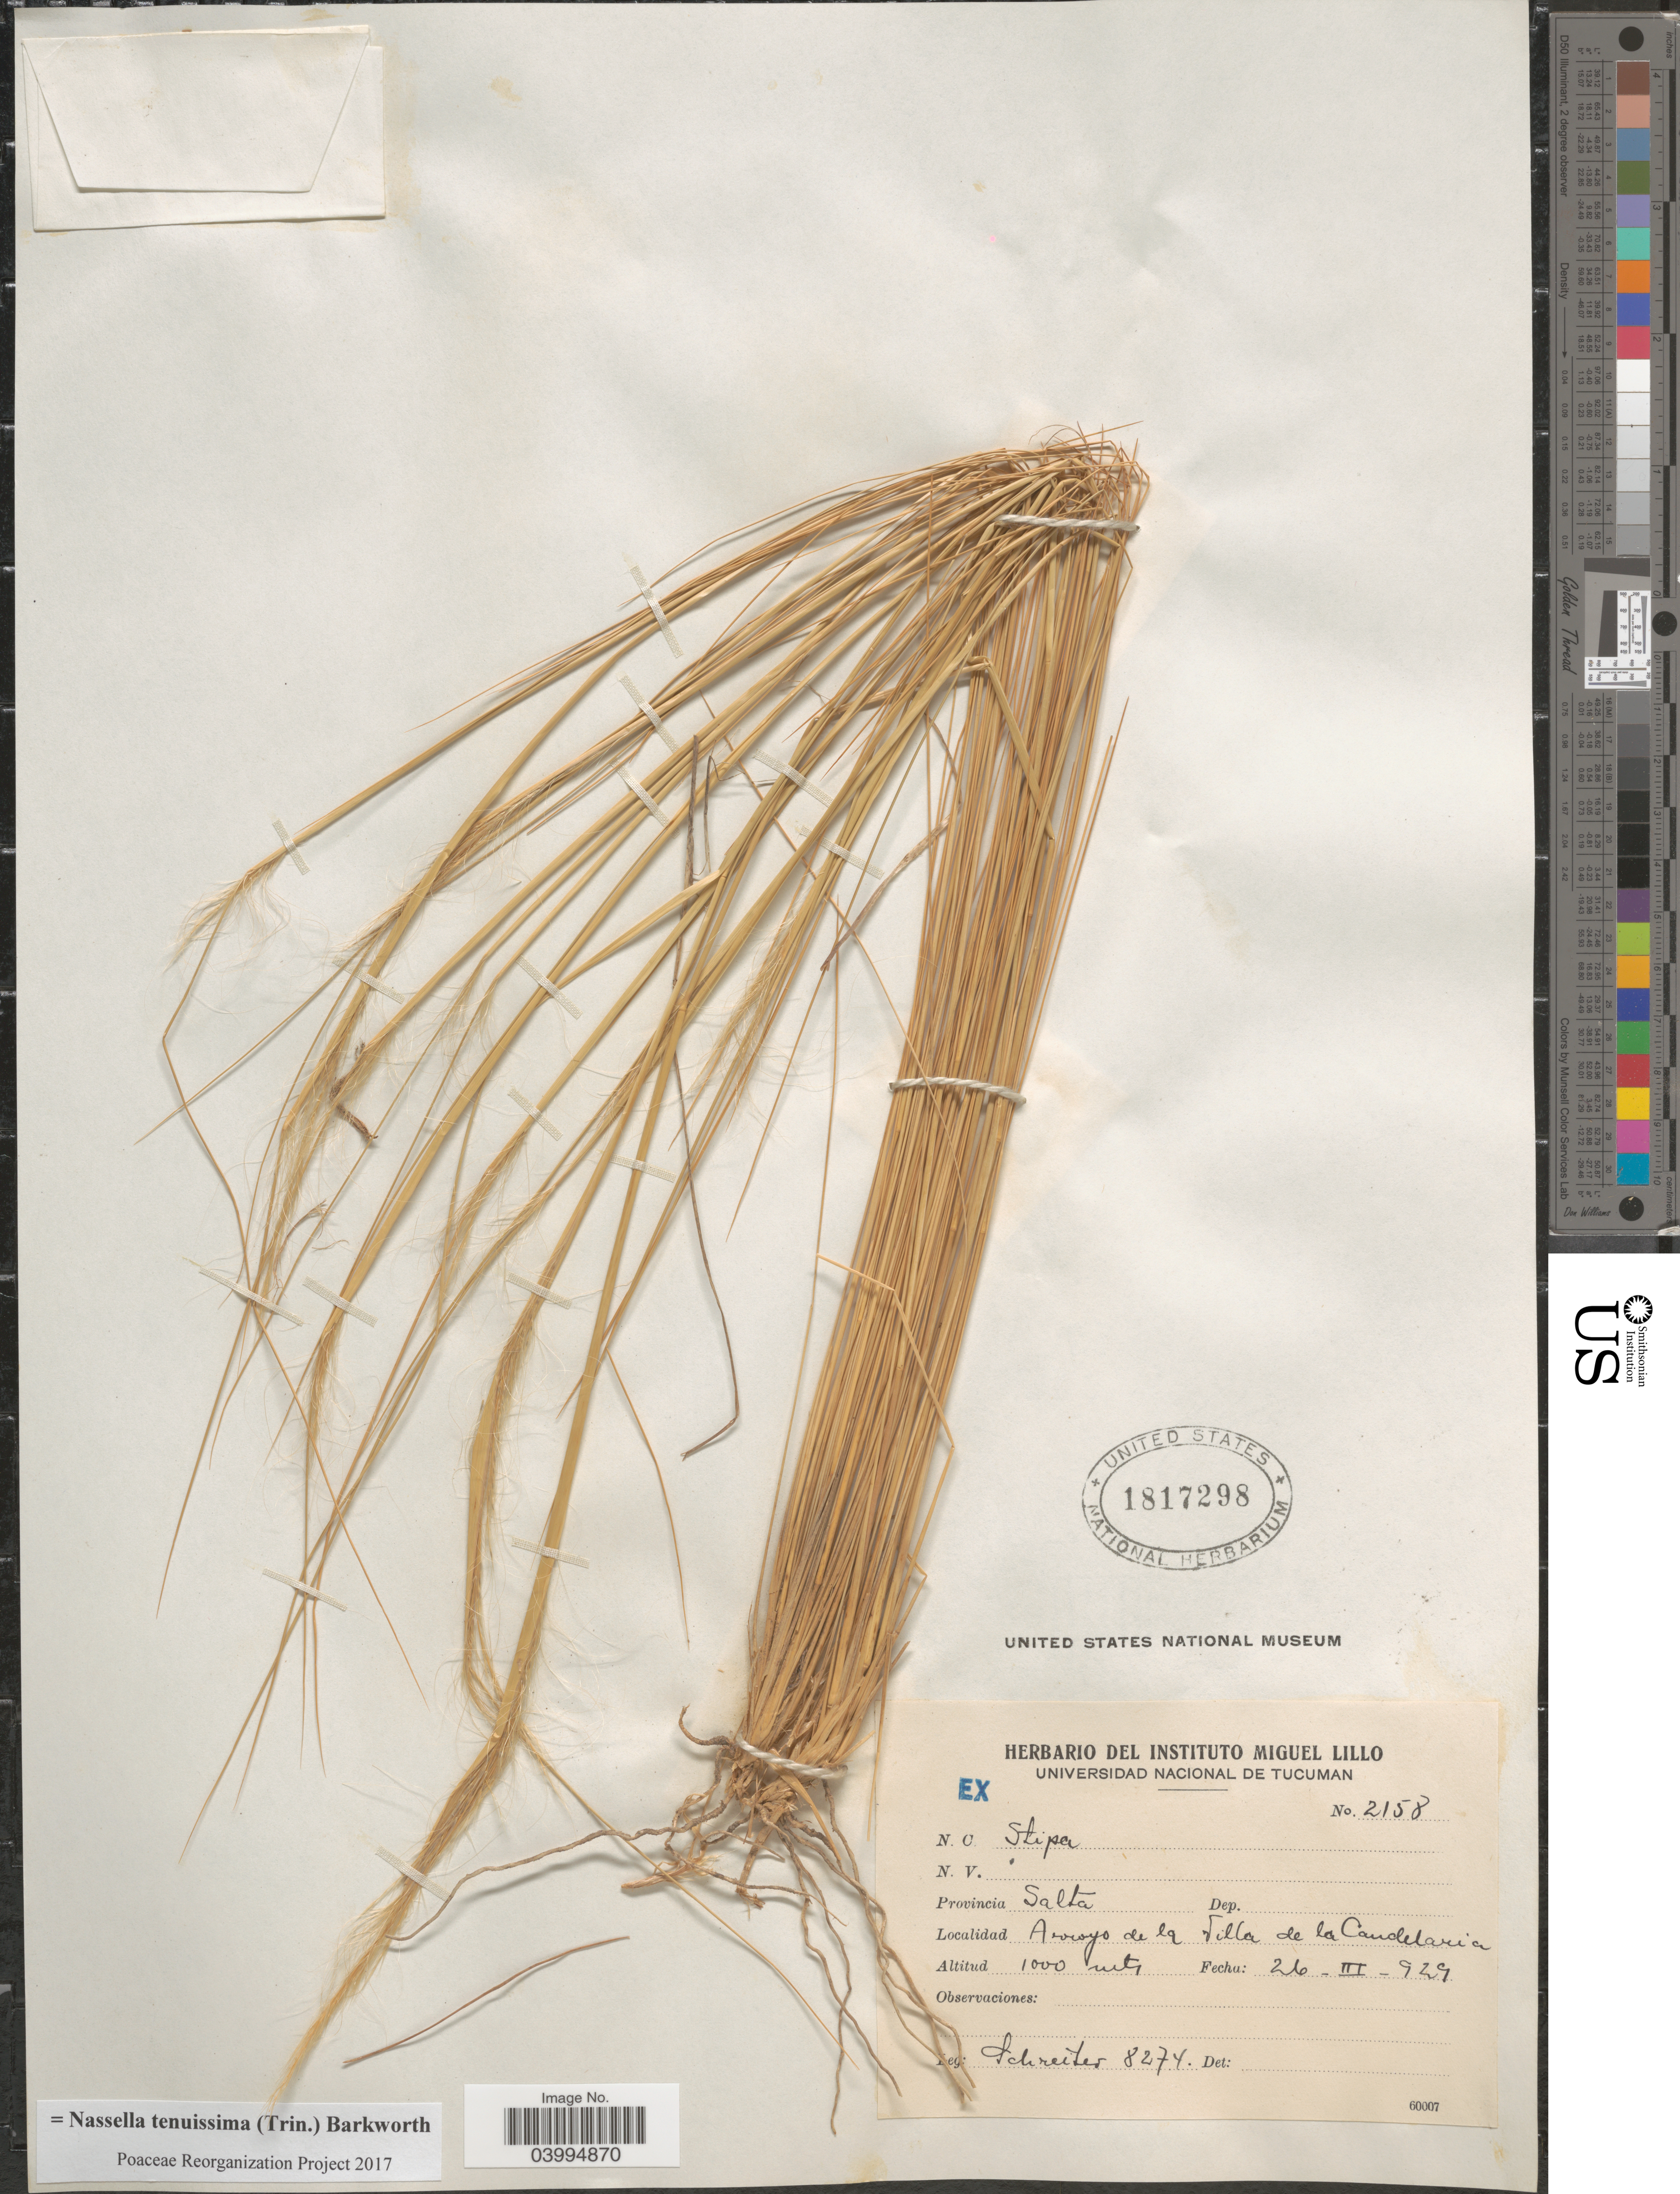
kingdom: Plantae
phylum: Tracheophyta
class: Liliopsida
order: Poales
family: Poaceae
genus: Nassella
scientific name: Nassella tenuissima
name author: (Trin.) Barkworth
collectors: -. Schreiter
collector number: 8274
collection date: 1929-03-26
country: Argentina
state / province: Salta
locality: Arroyo de la Villa de la Candelaria.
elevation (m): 1000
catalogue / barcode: US 1817298